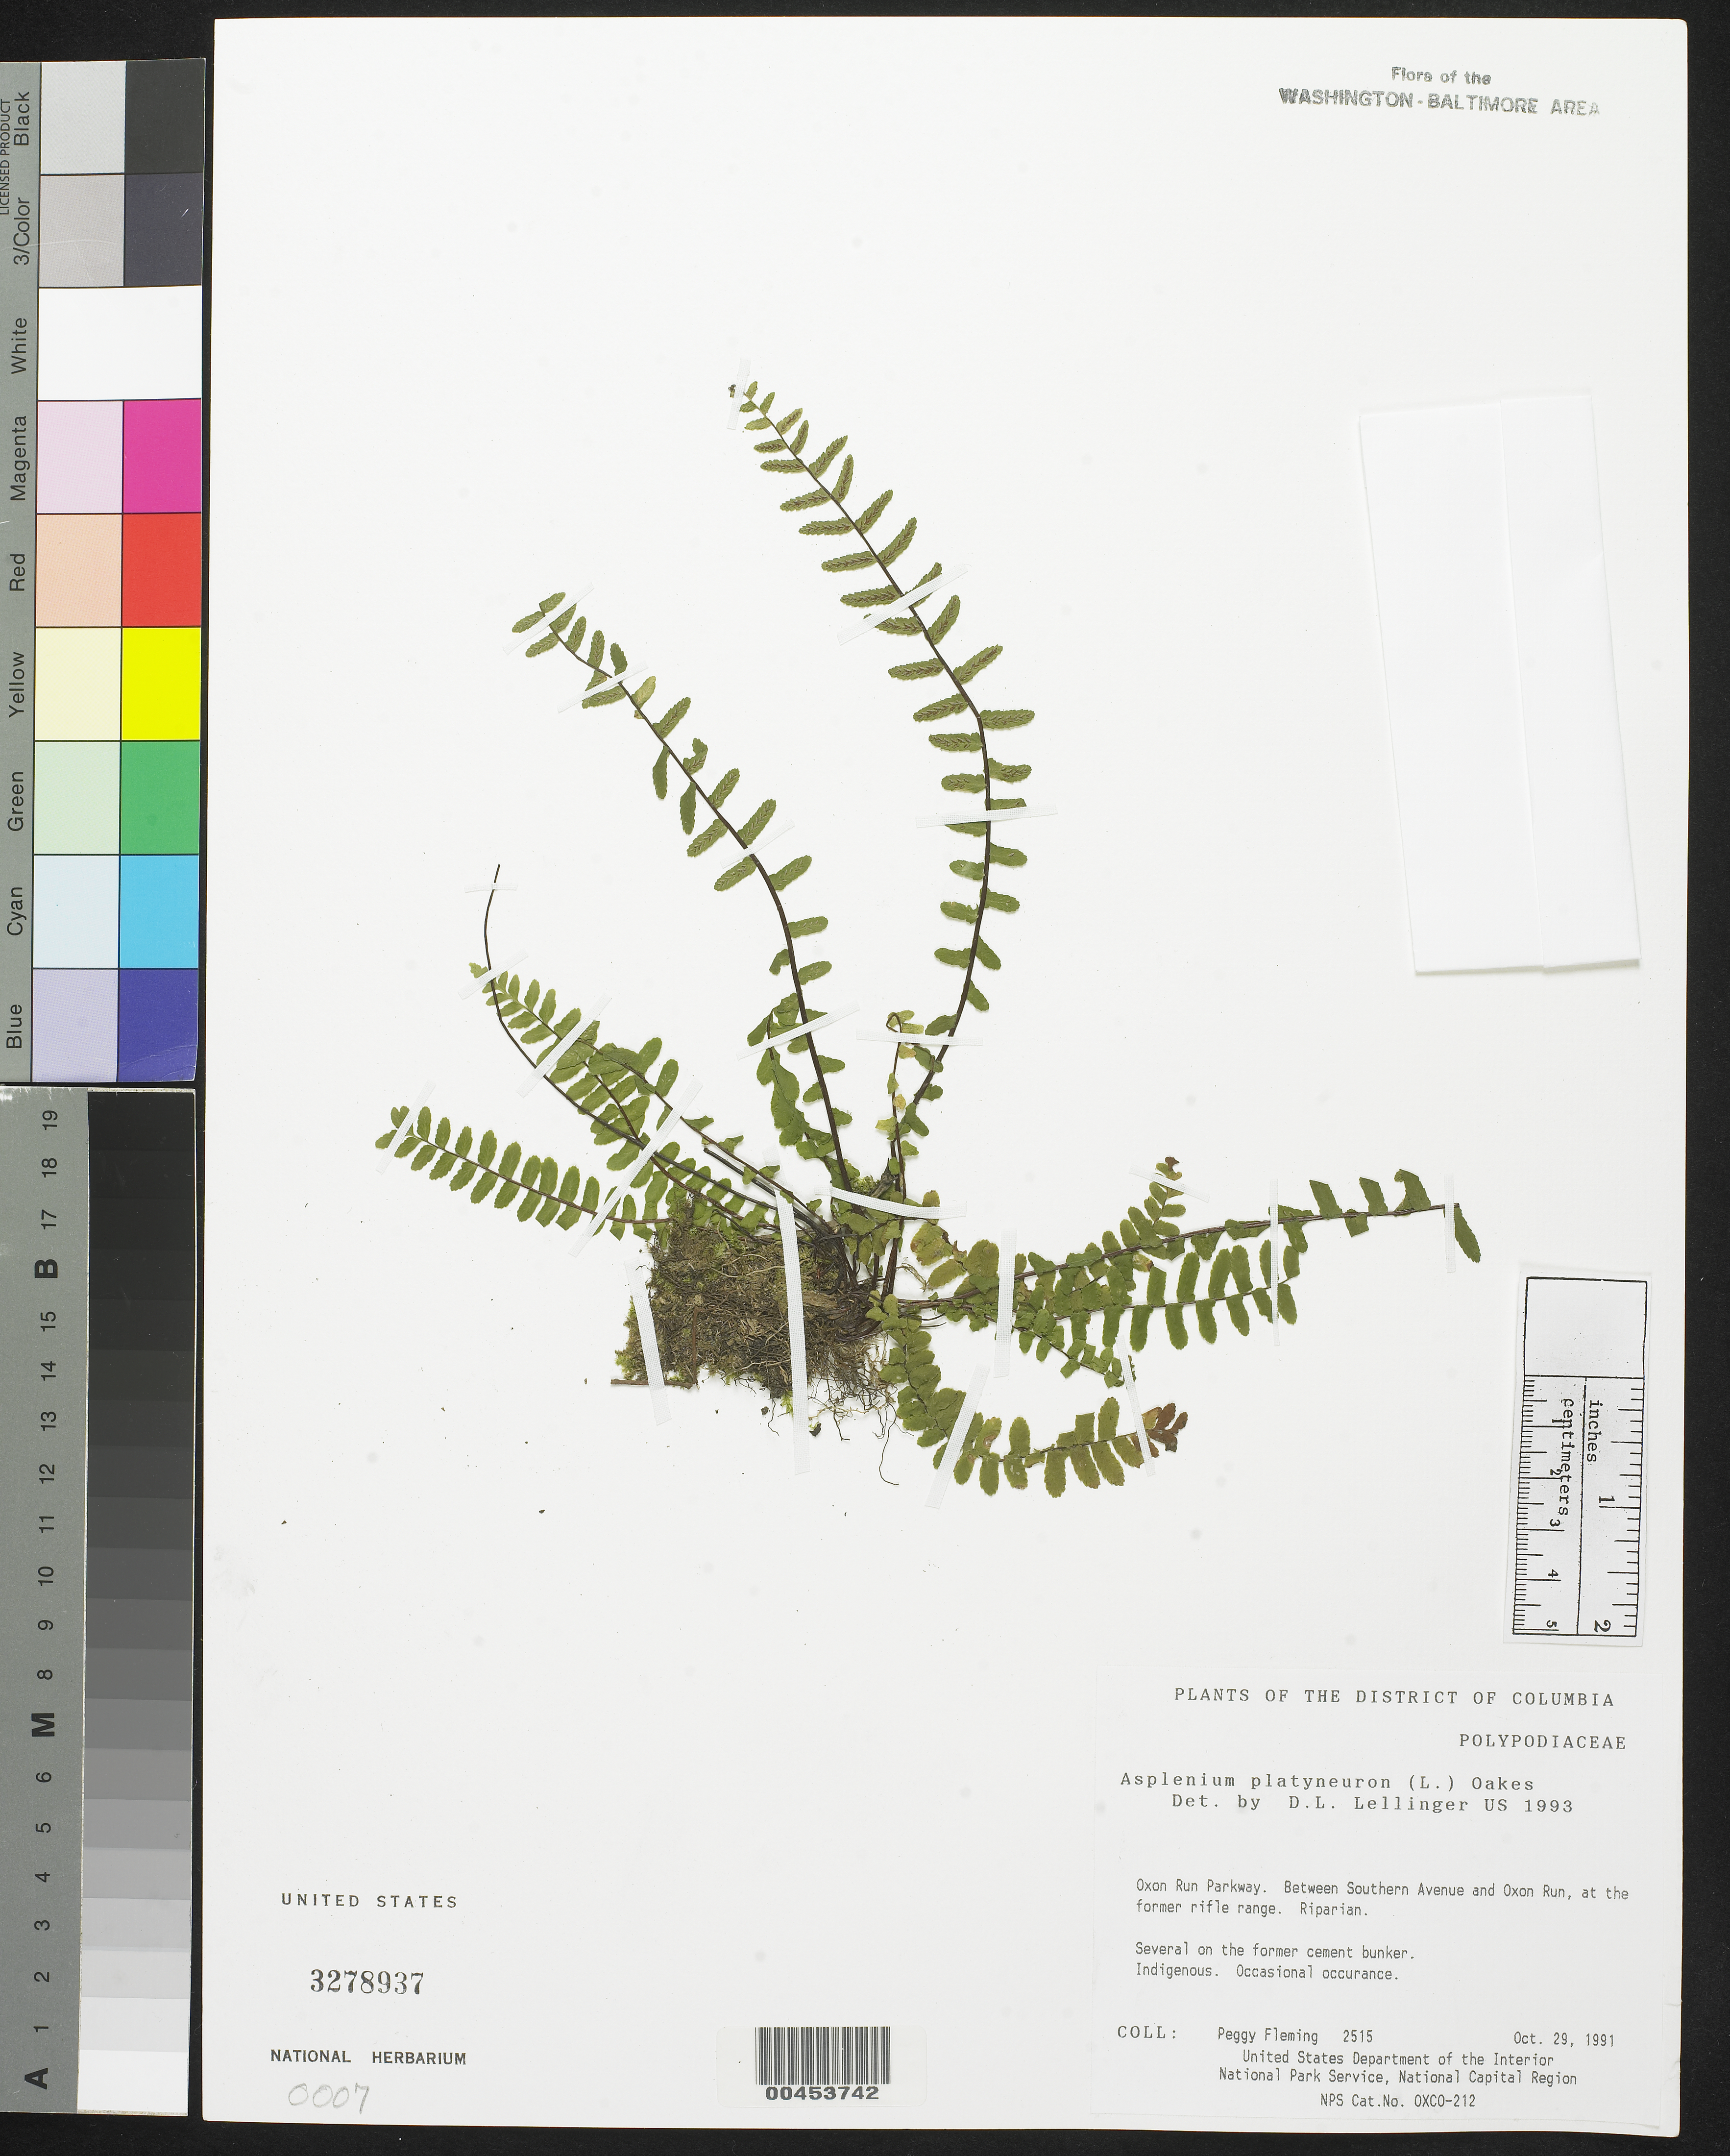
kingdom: Plantae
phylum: Tracheophyta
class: Polypodiopsida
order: Polypodiales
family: Aspleniaceae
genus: Asplenium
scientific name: Asplenium platyneuron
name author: (L.) Britton, Stearns & Poggenb.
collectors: P. Fleming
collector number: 2515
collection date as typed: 29 Oct 1991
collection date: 1991-10-29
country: United States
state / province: District of Columbia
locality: Oxon Run Parkway, between Southern Ave. and Oxon Run, at Former Rifle Range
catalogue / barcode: US 3278937